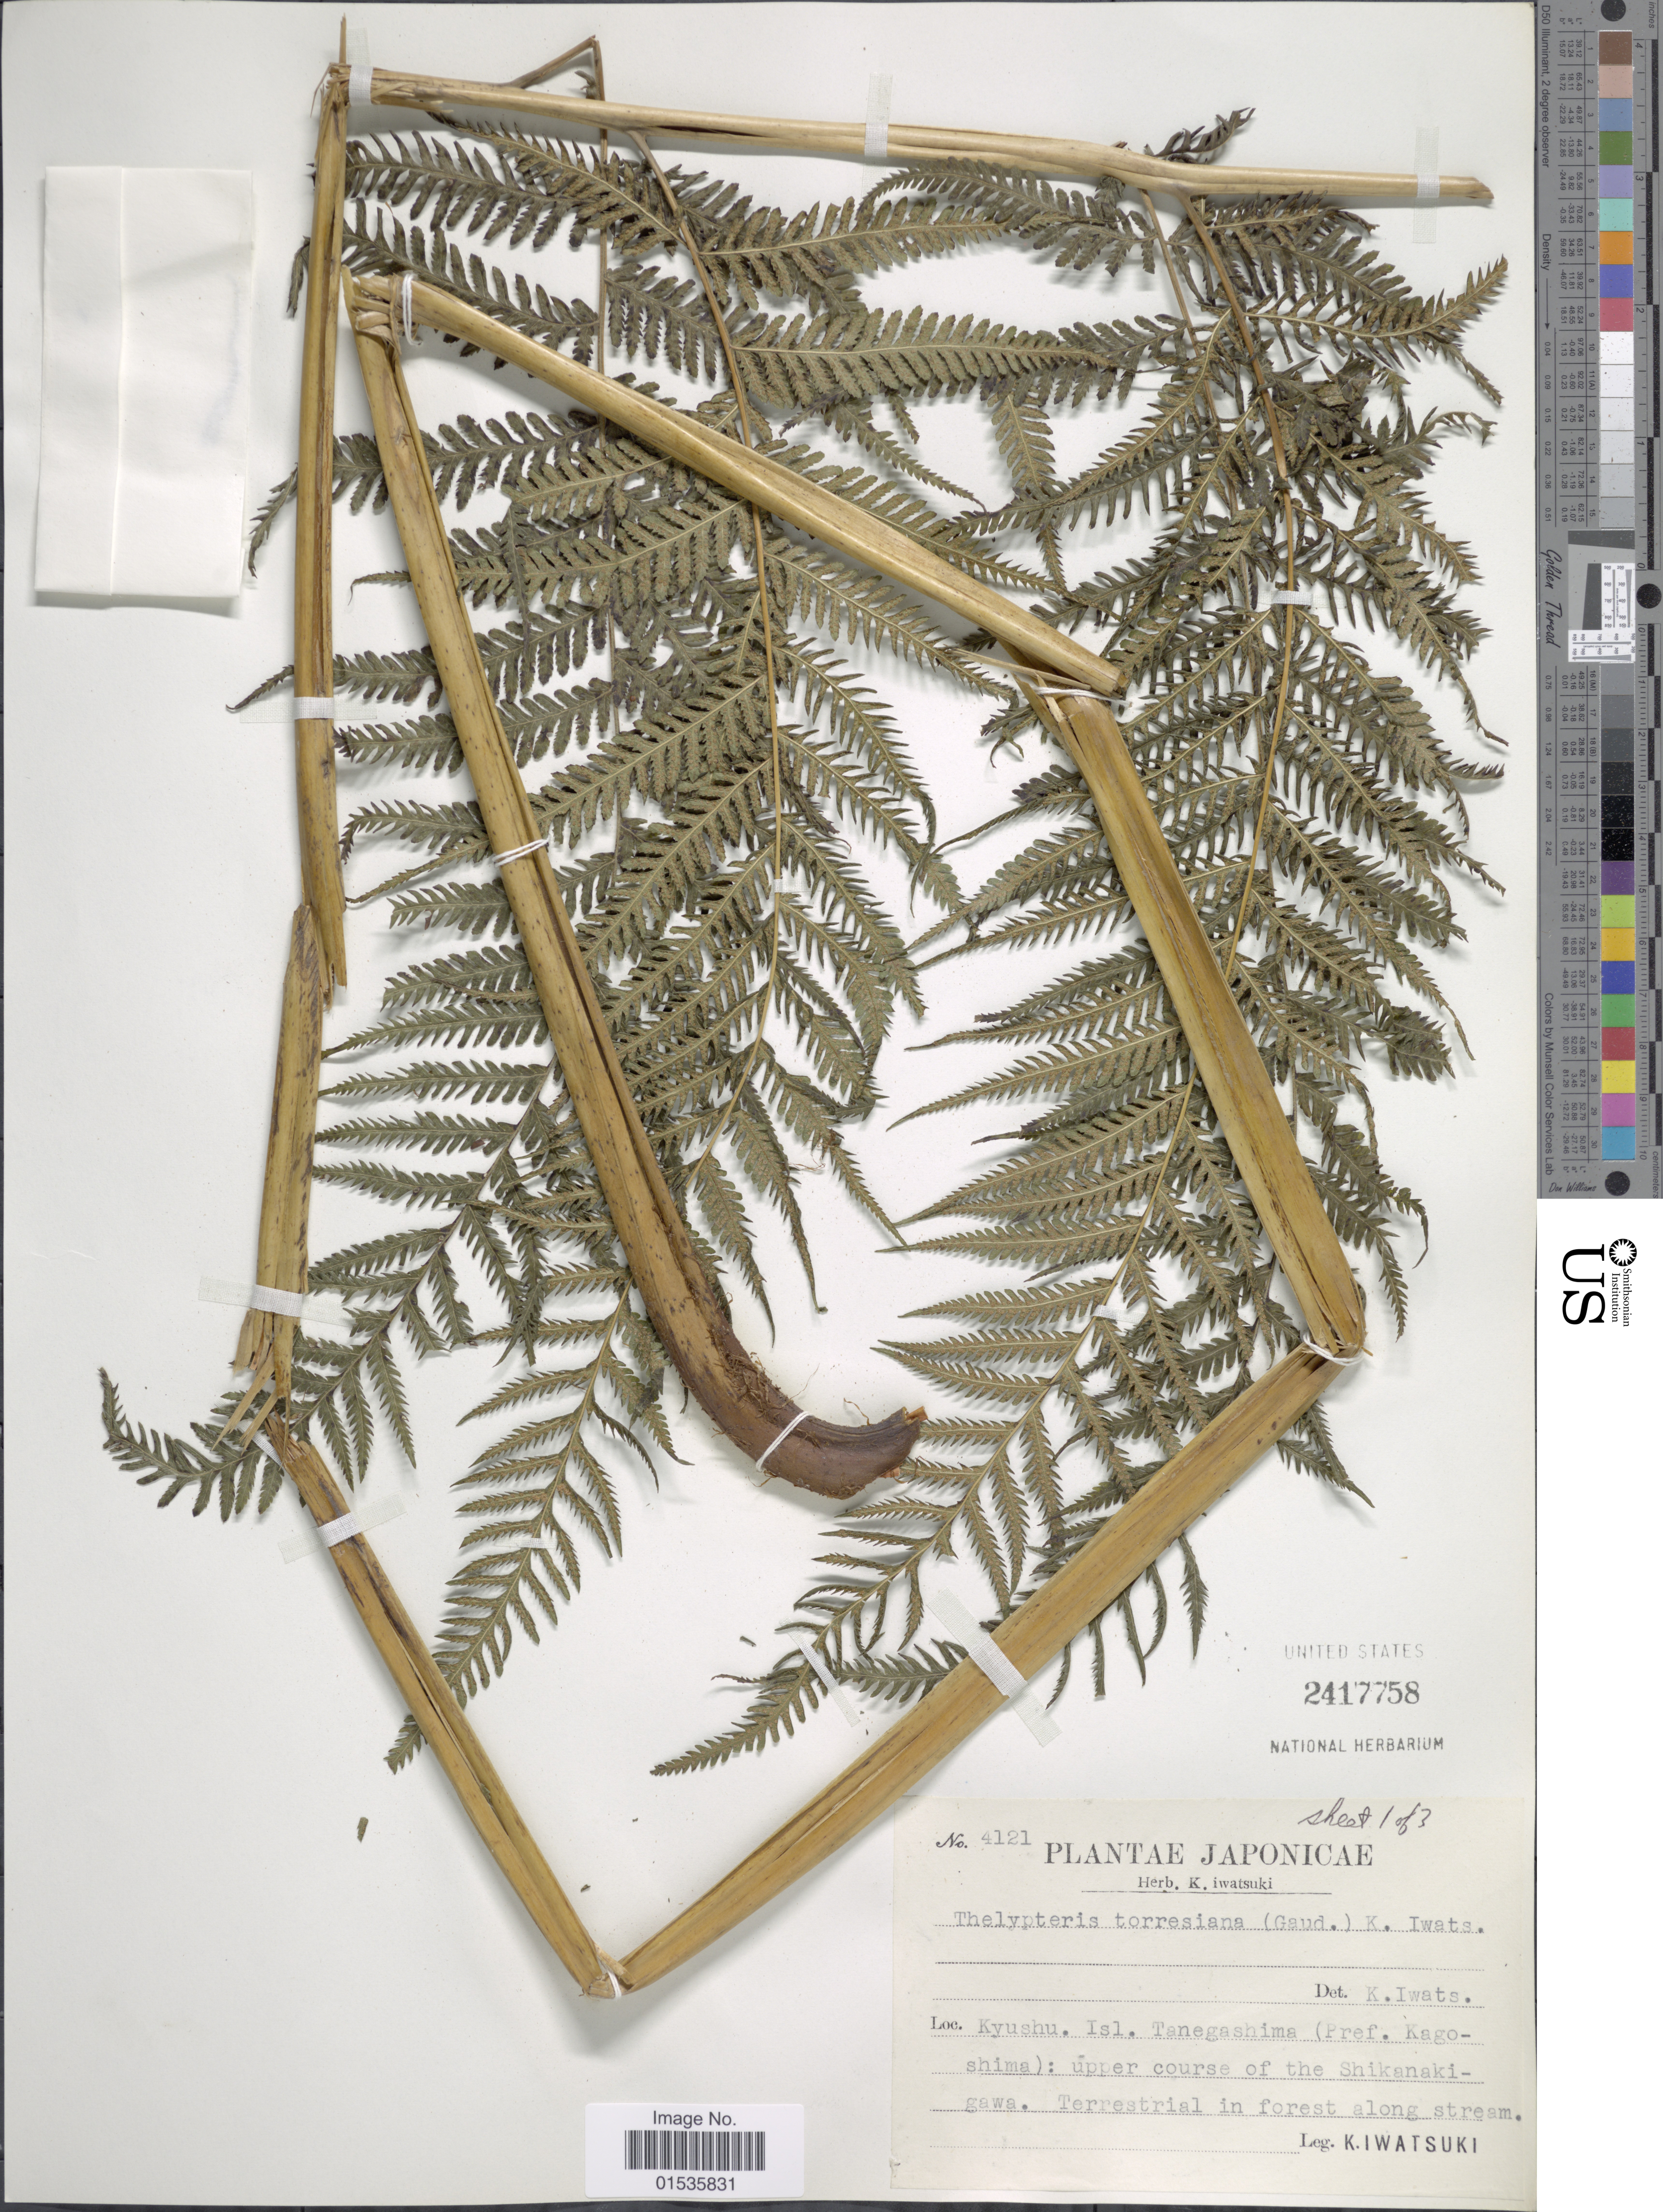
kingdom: Plantae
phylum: Tracheophyta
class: Polypodiopsida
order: Polypodiales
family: Thelypteridaceae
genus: Macrothelypteris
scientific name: Macrothelypteris torresiana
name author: (Gaudich.) Ching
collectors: K. Iwatsuki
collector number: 4121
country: Japan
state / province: Kagosima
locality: Japonicae, Kyushu. Isl. Tanegashima (Pref. Kagoshima): upper course of the Shikanakigawa.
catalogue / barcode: US 2417758